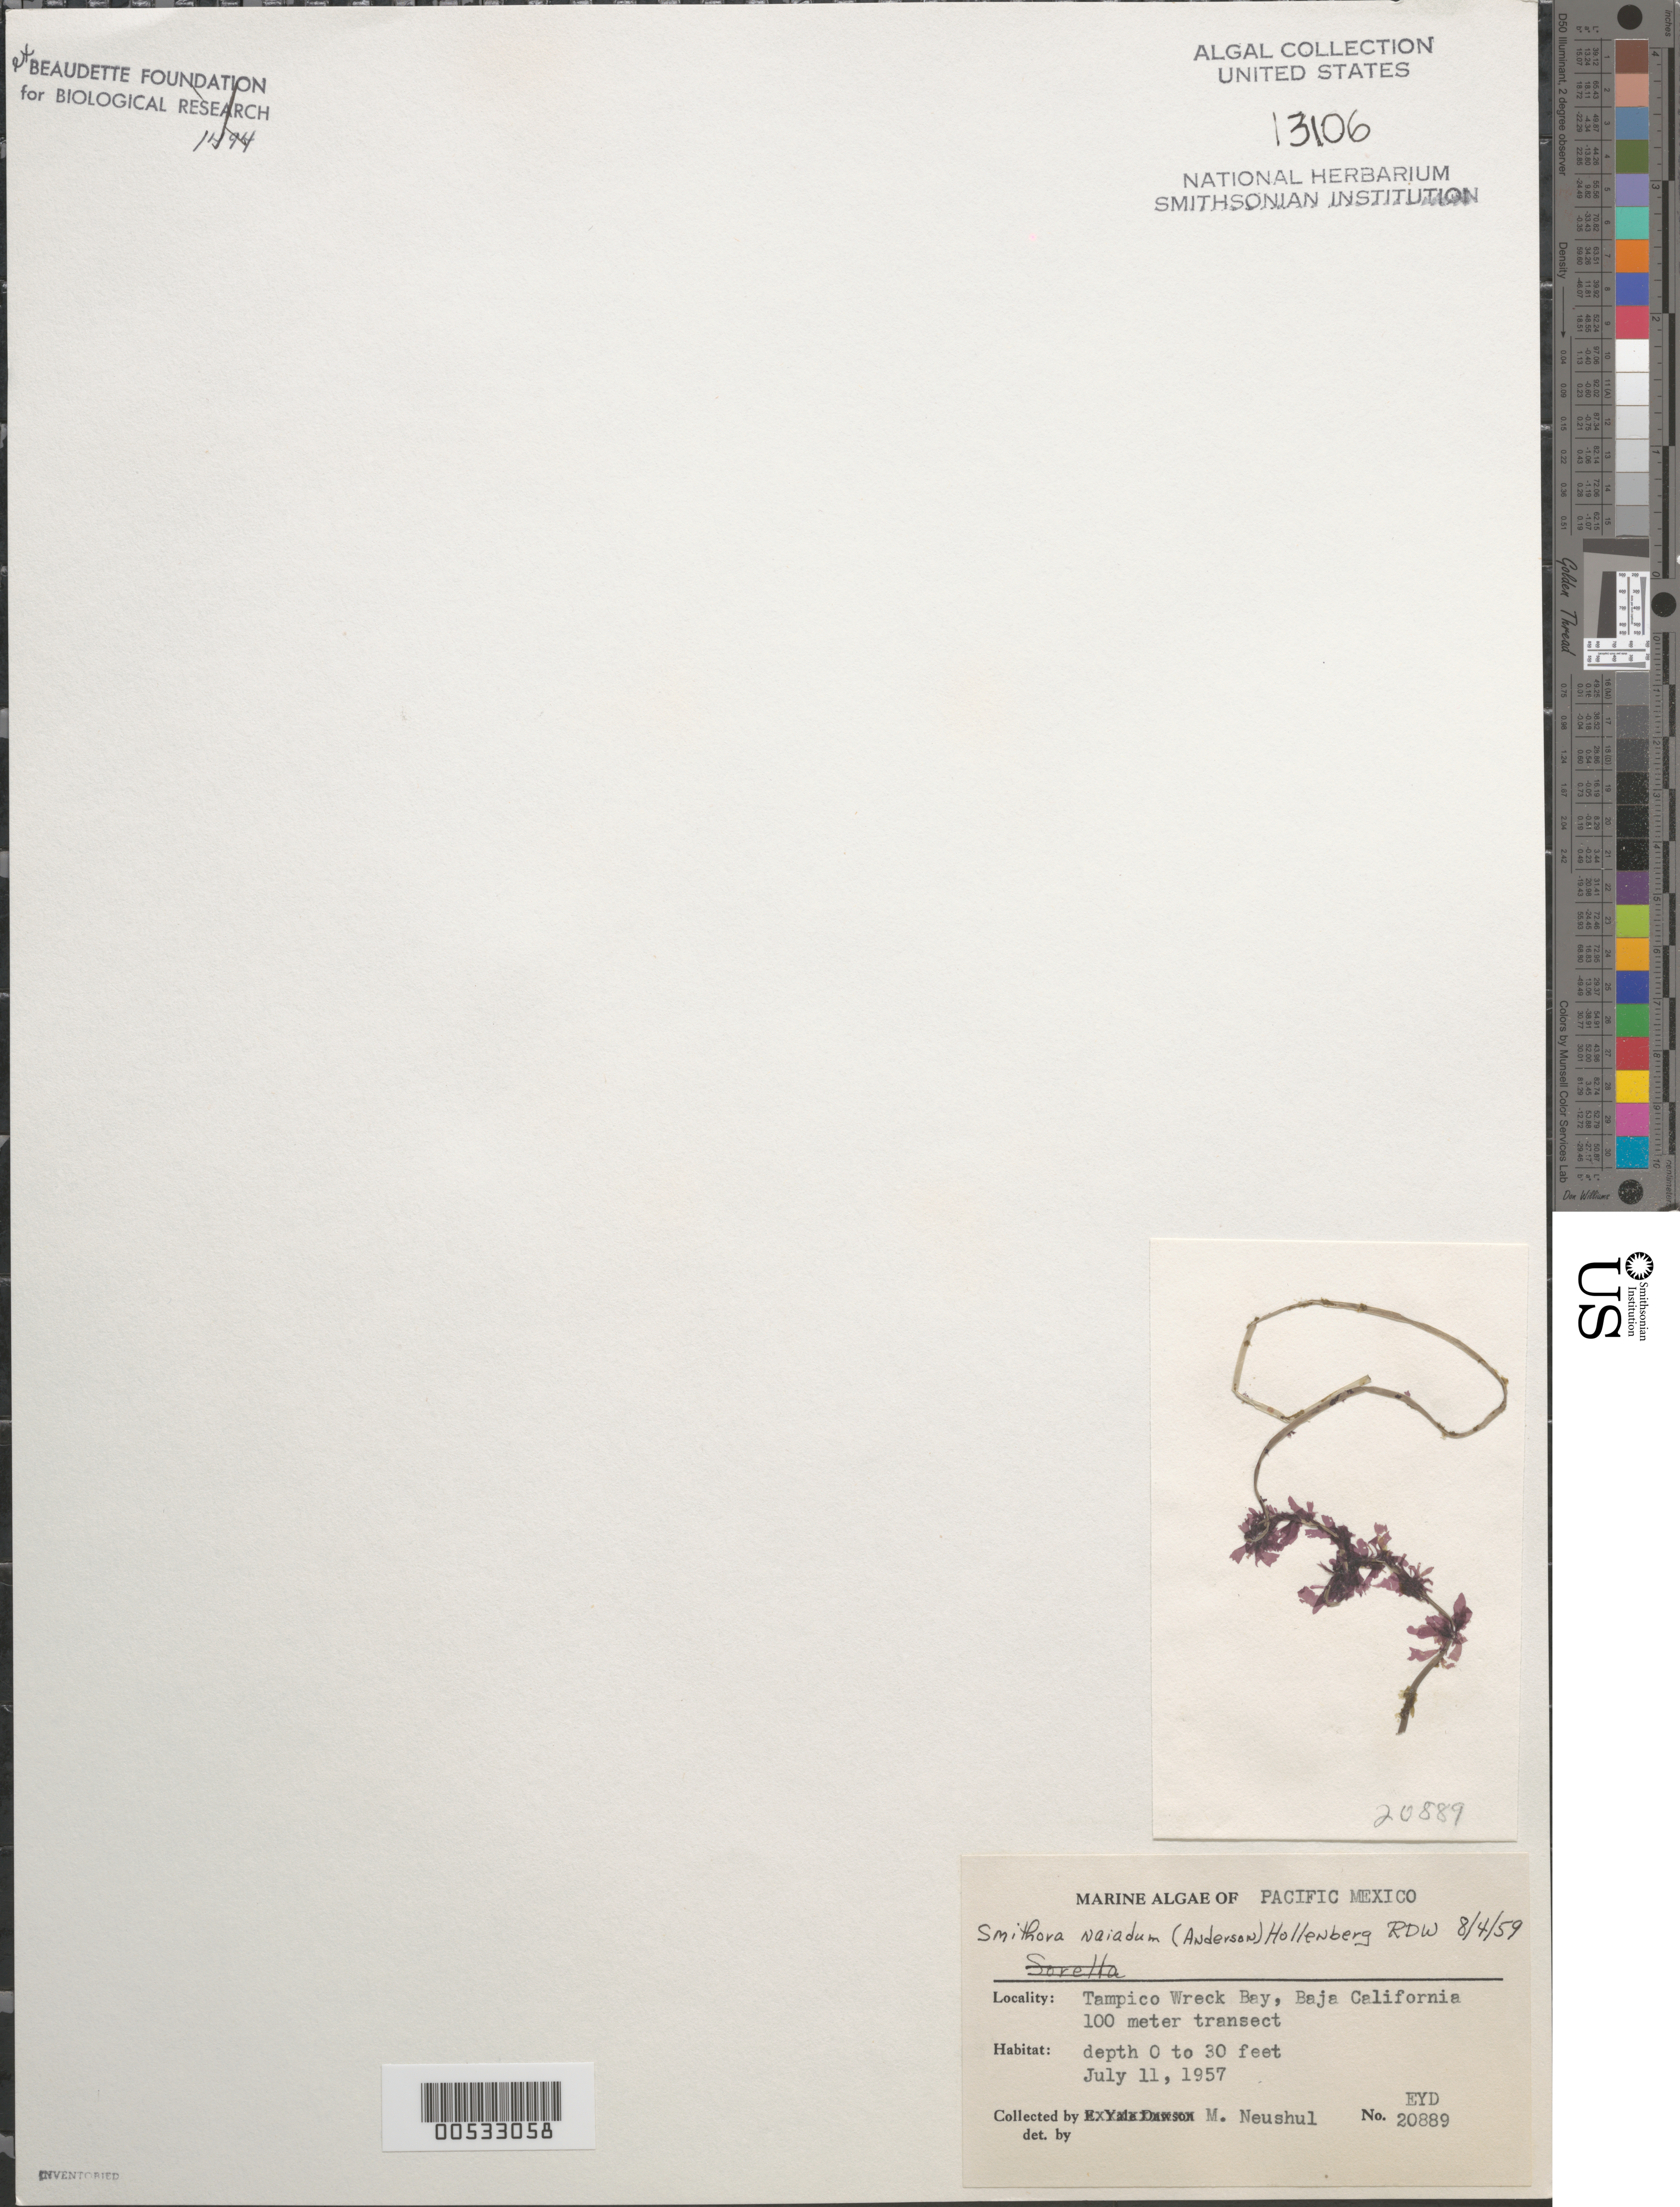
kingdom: Plantae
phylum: Rhodophyta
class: Compsopogonophyceae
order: Erythropeltidales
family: Erythrotrichiaceae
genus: Smithora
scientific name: Smithora naiadum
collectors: M. Neushul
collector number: EYD 20889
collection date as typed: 11 Jul 1957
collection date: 1957-07-11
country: Mexico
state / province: Baja California Norte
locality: Tampico Wreck Bay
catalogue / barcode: US 13106